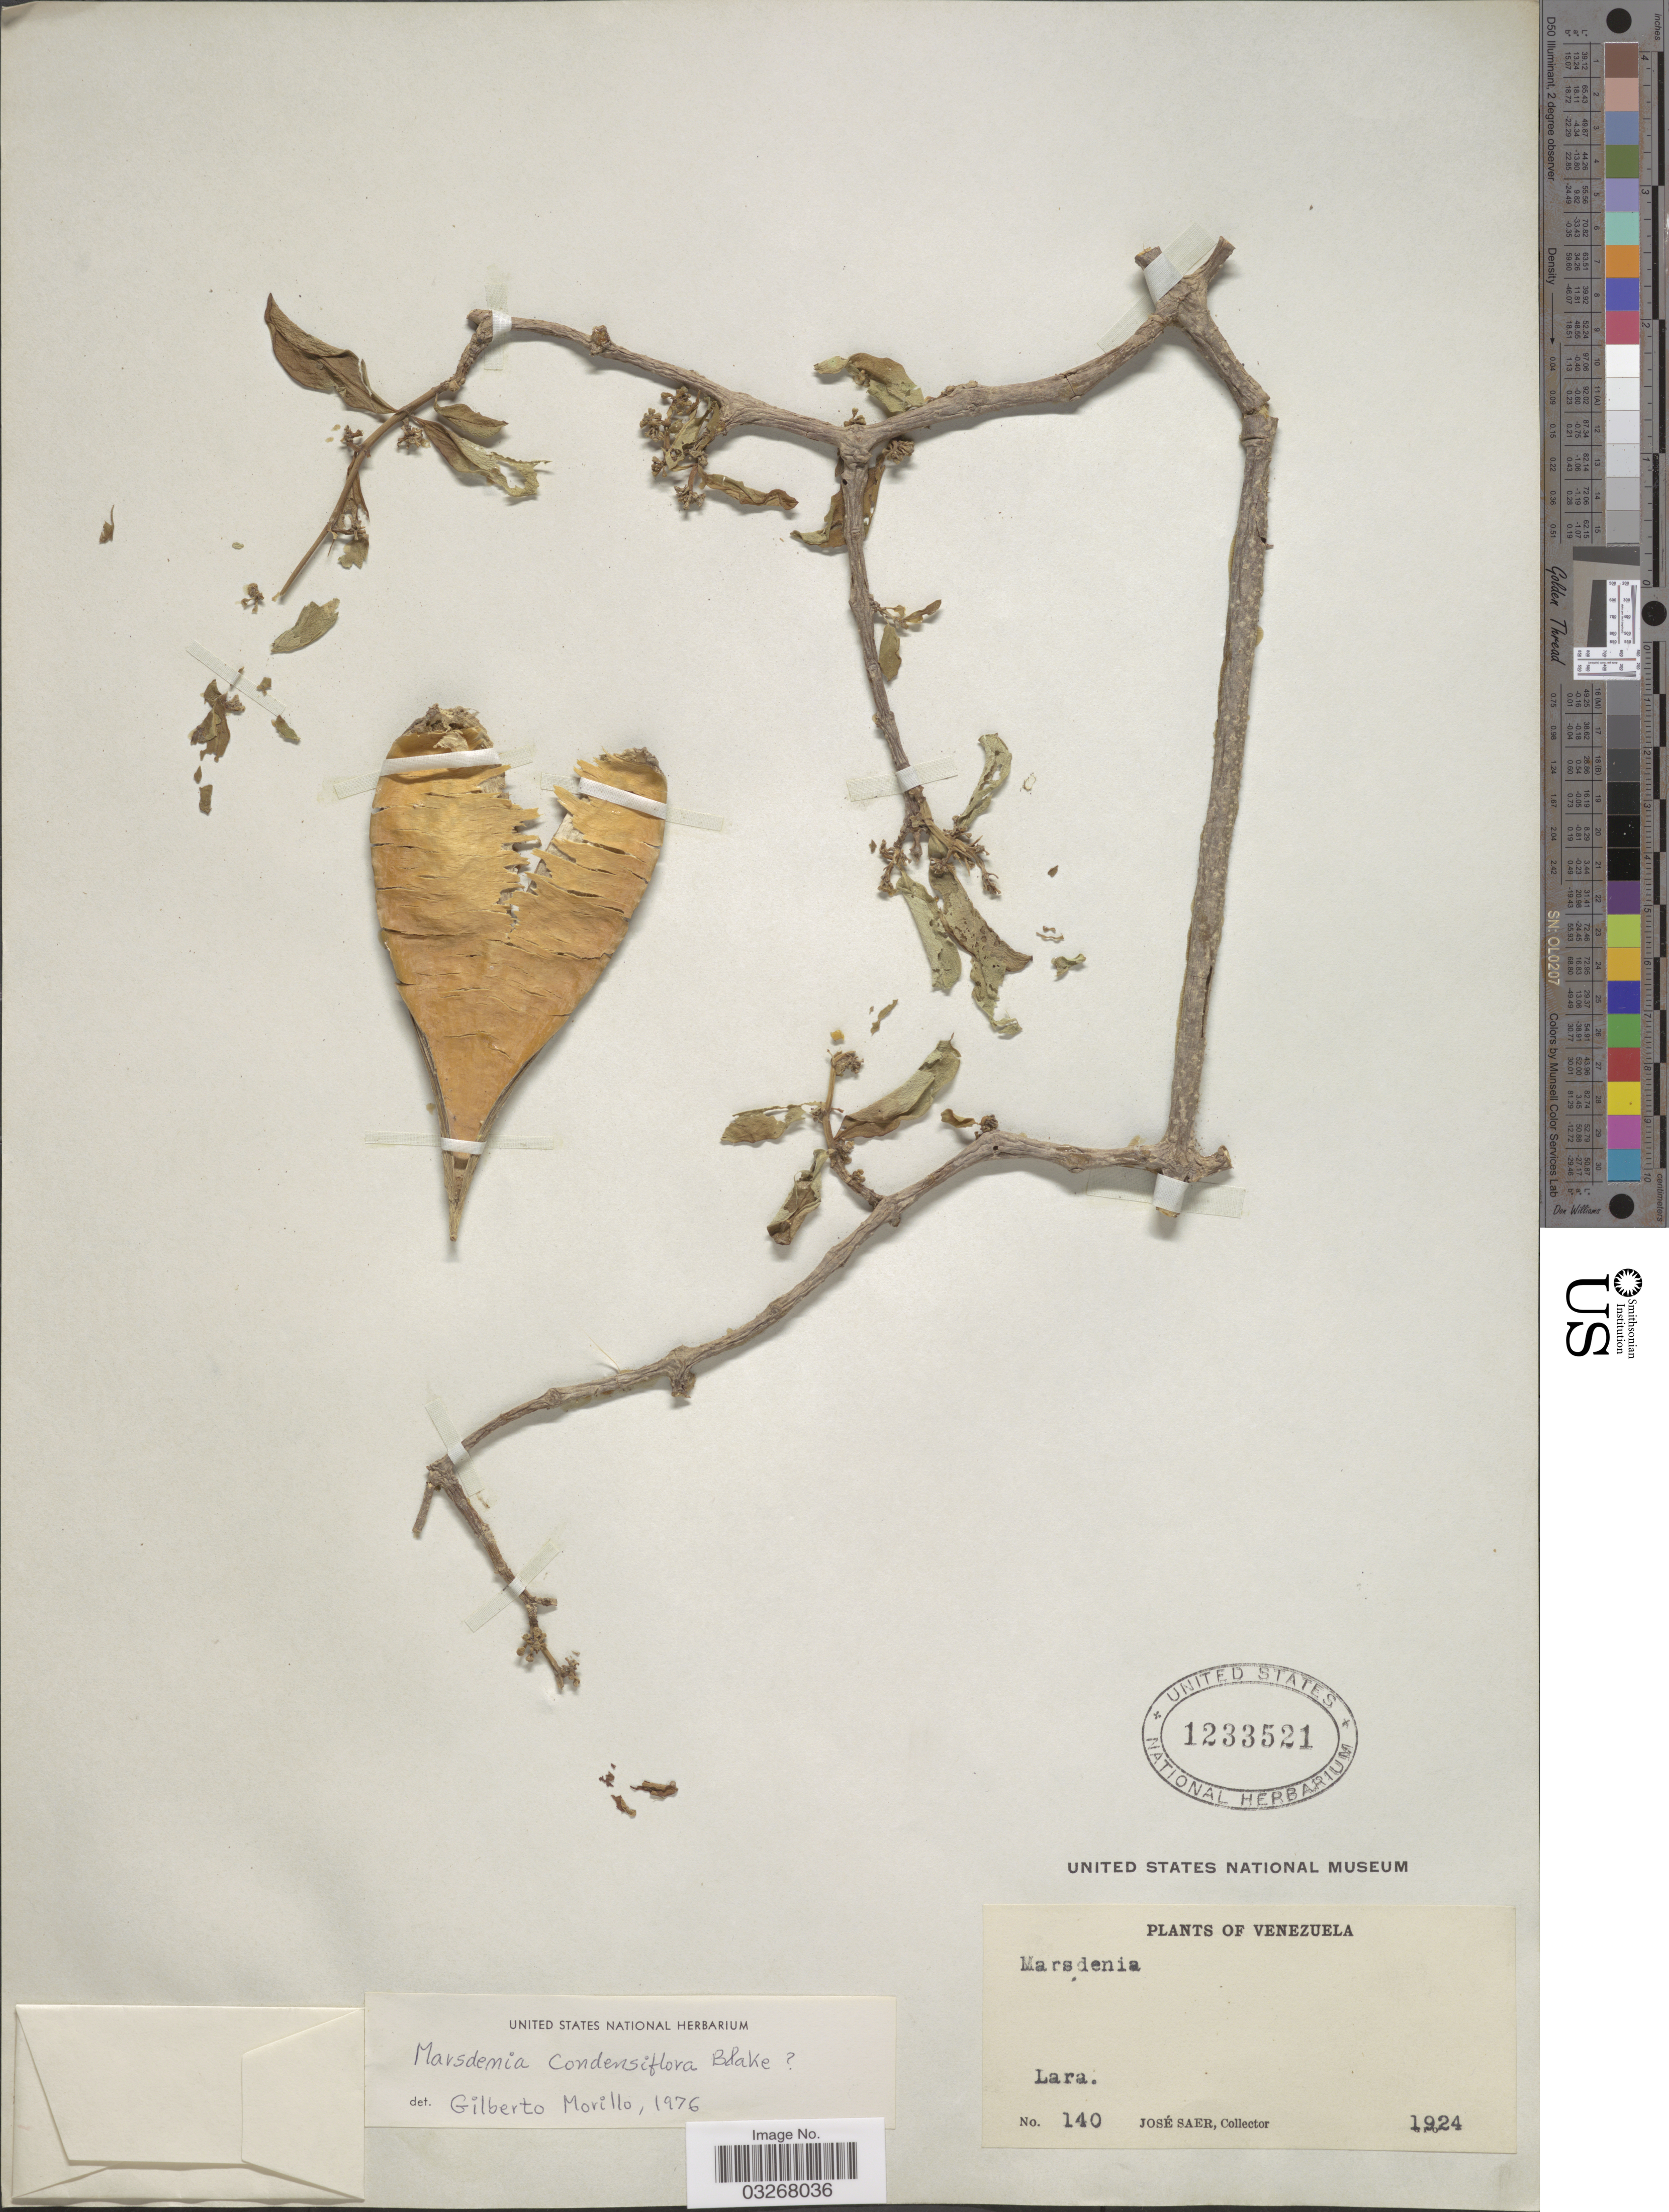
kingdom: Plantae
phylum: Tracheophyta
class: Magnoliopsida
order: Gentianales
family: Apocynaceae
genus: Marsdenia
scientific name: Marsdenia condensiflora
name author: S.F. Blake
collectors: J. Saer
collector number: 140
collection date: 1924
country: Venezuela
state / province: Lara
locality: Lara.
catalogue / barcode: US 1233521